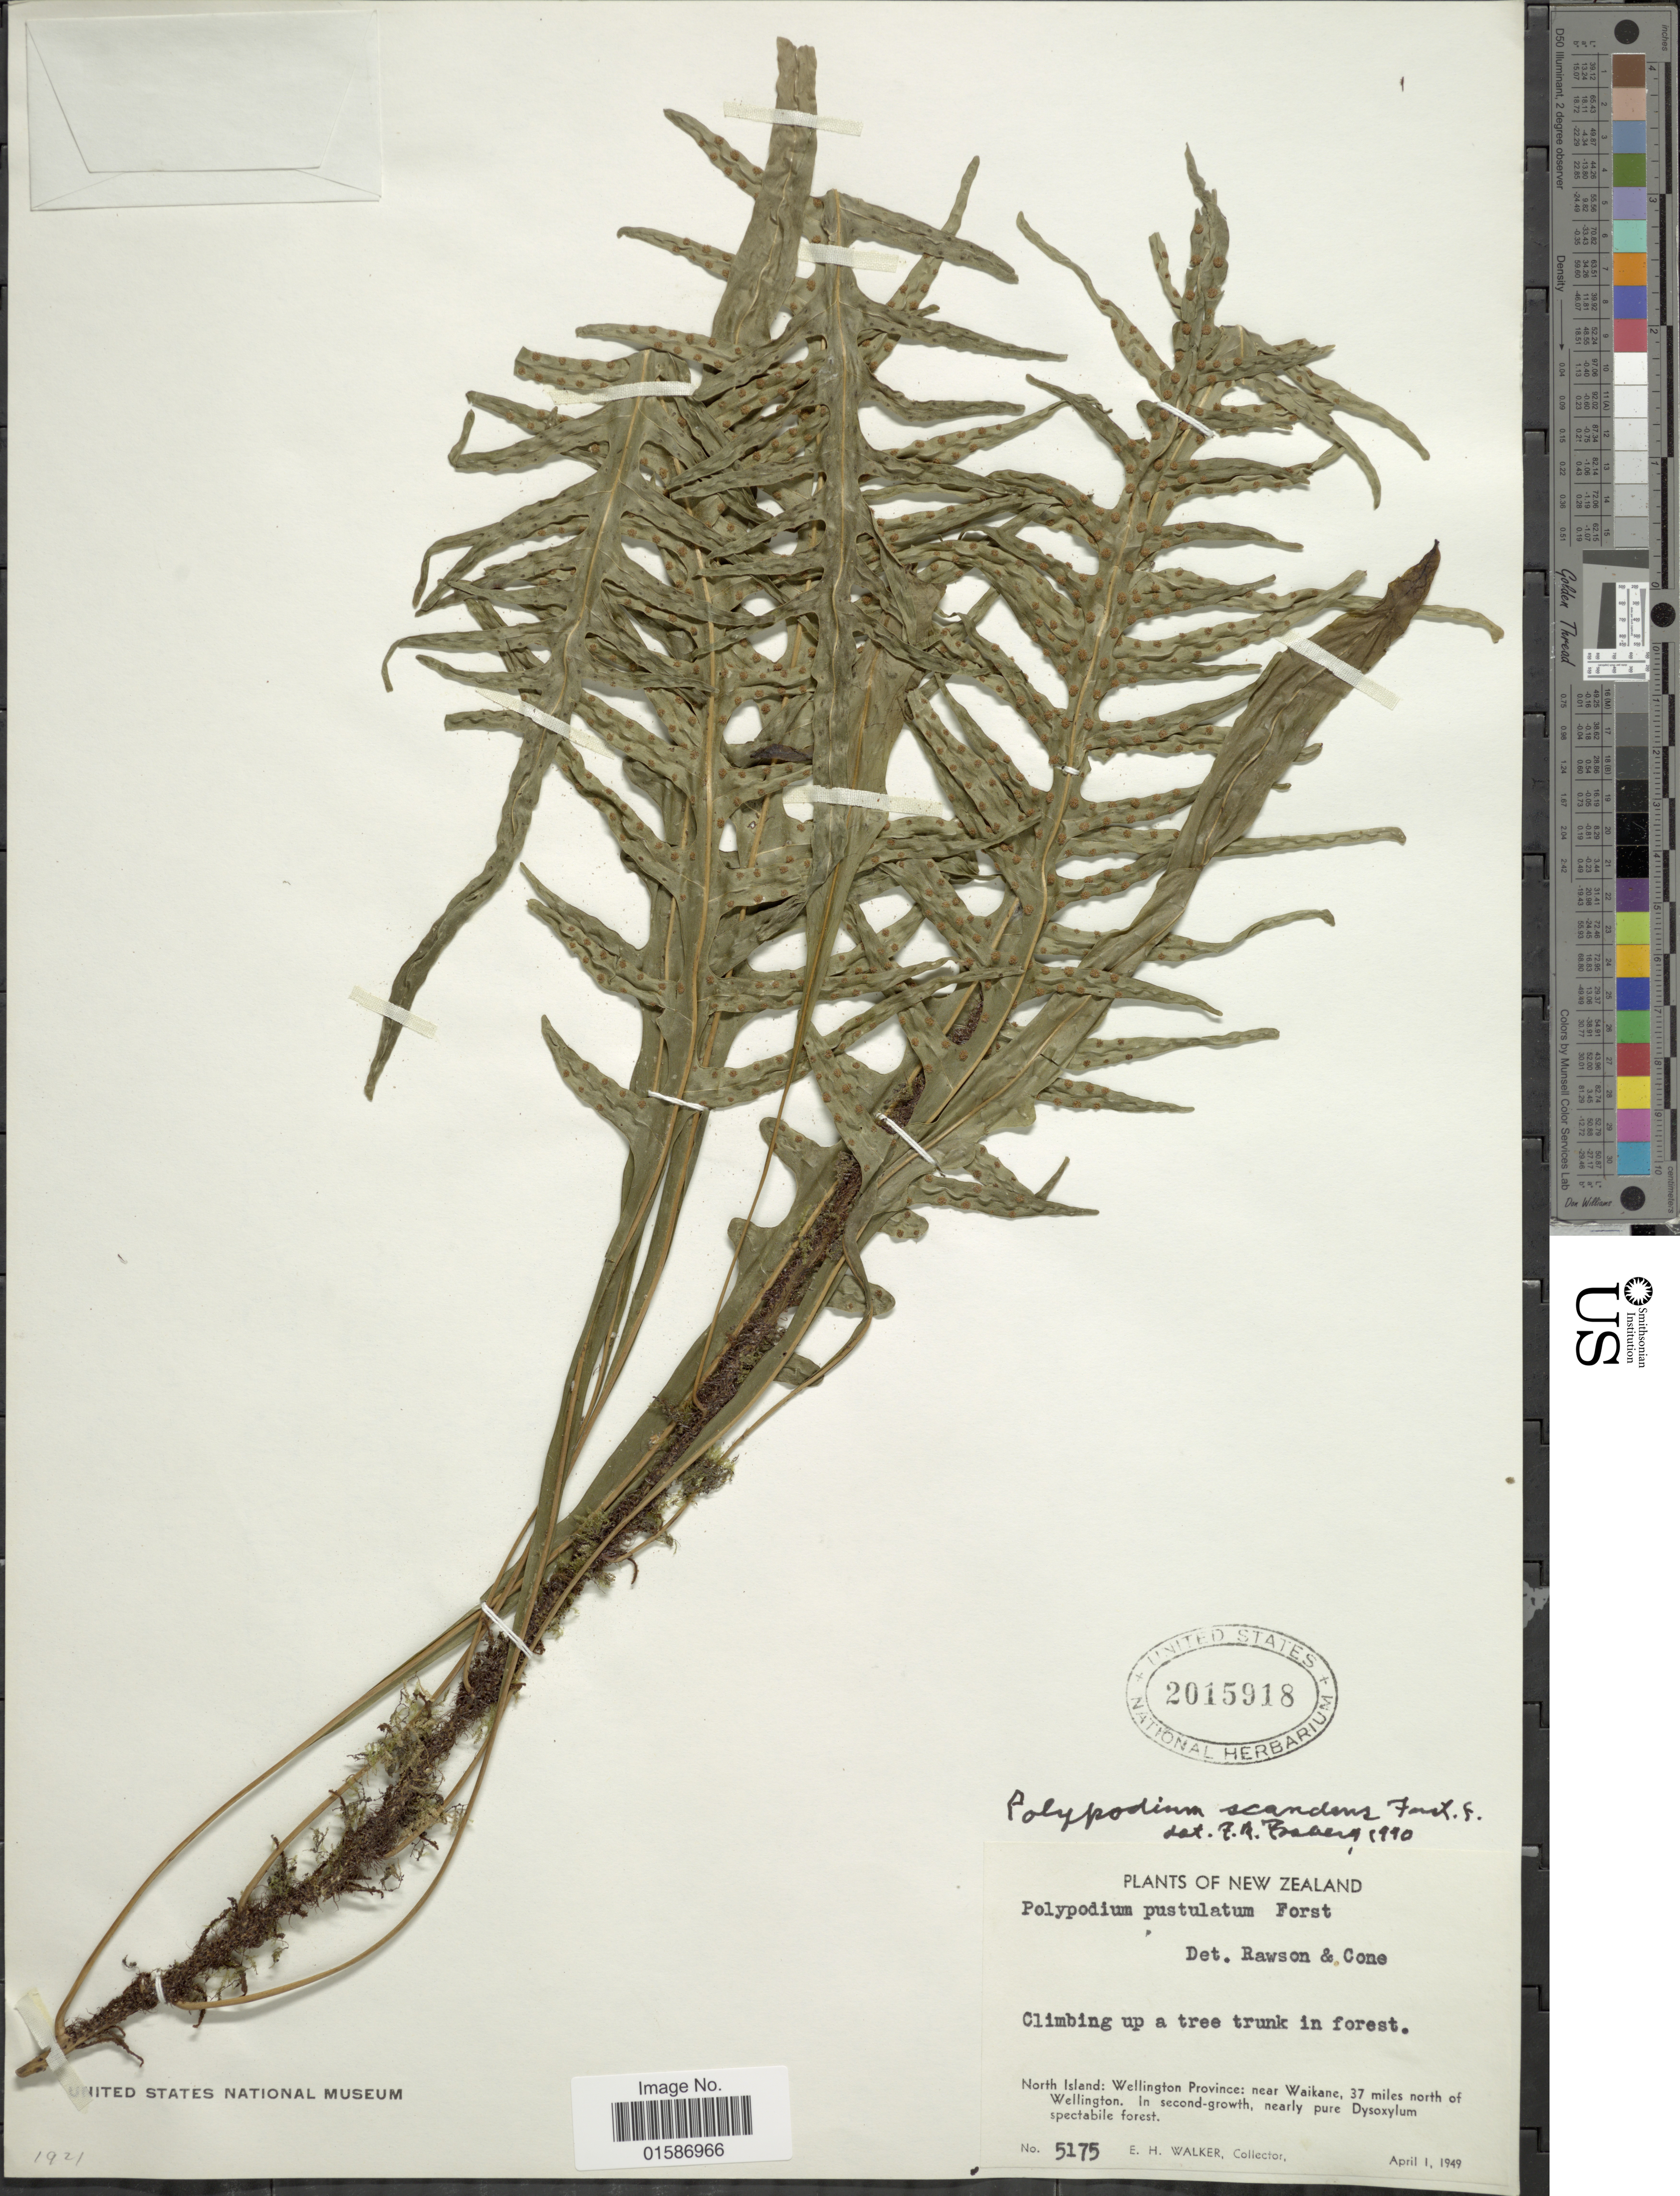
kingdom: Plantae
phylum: Tracheophyta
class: Polypodiopsida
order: Polypodiales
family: Polypodiaceae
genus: Microsorum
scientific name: Microsorum scandens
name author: Tindale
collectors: E. H. Walker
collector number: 5175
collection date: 1949-04-01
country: New Zealand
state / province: Wellington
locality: North Island: Wellington Province: near Waikane, 37 miles north of Wellington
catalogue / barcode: US 2015918